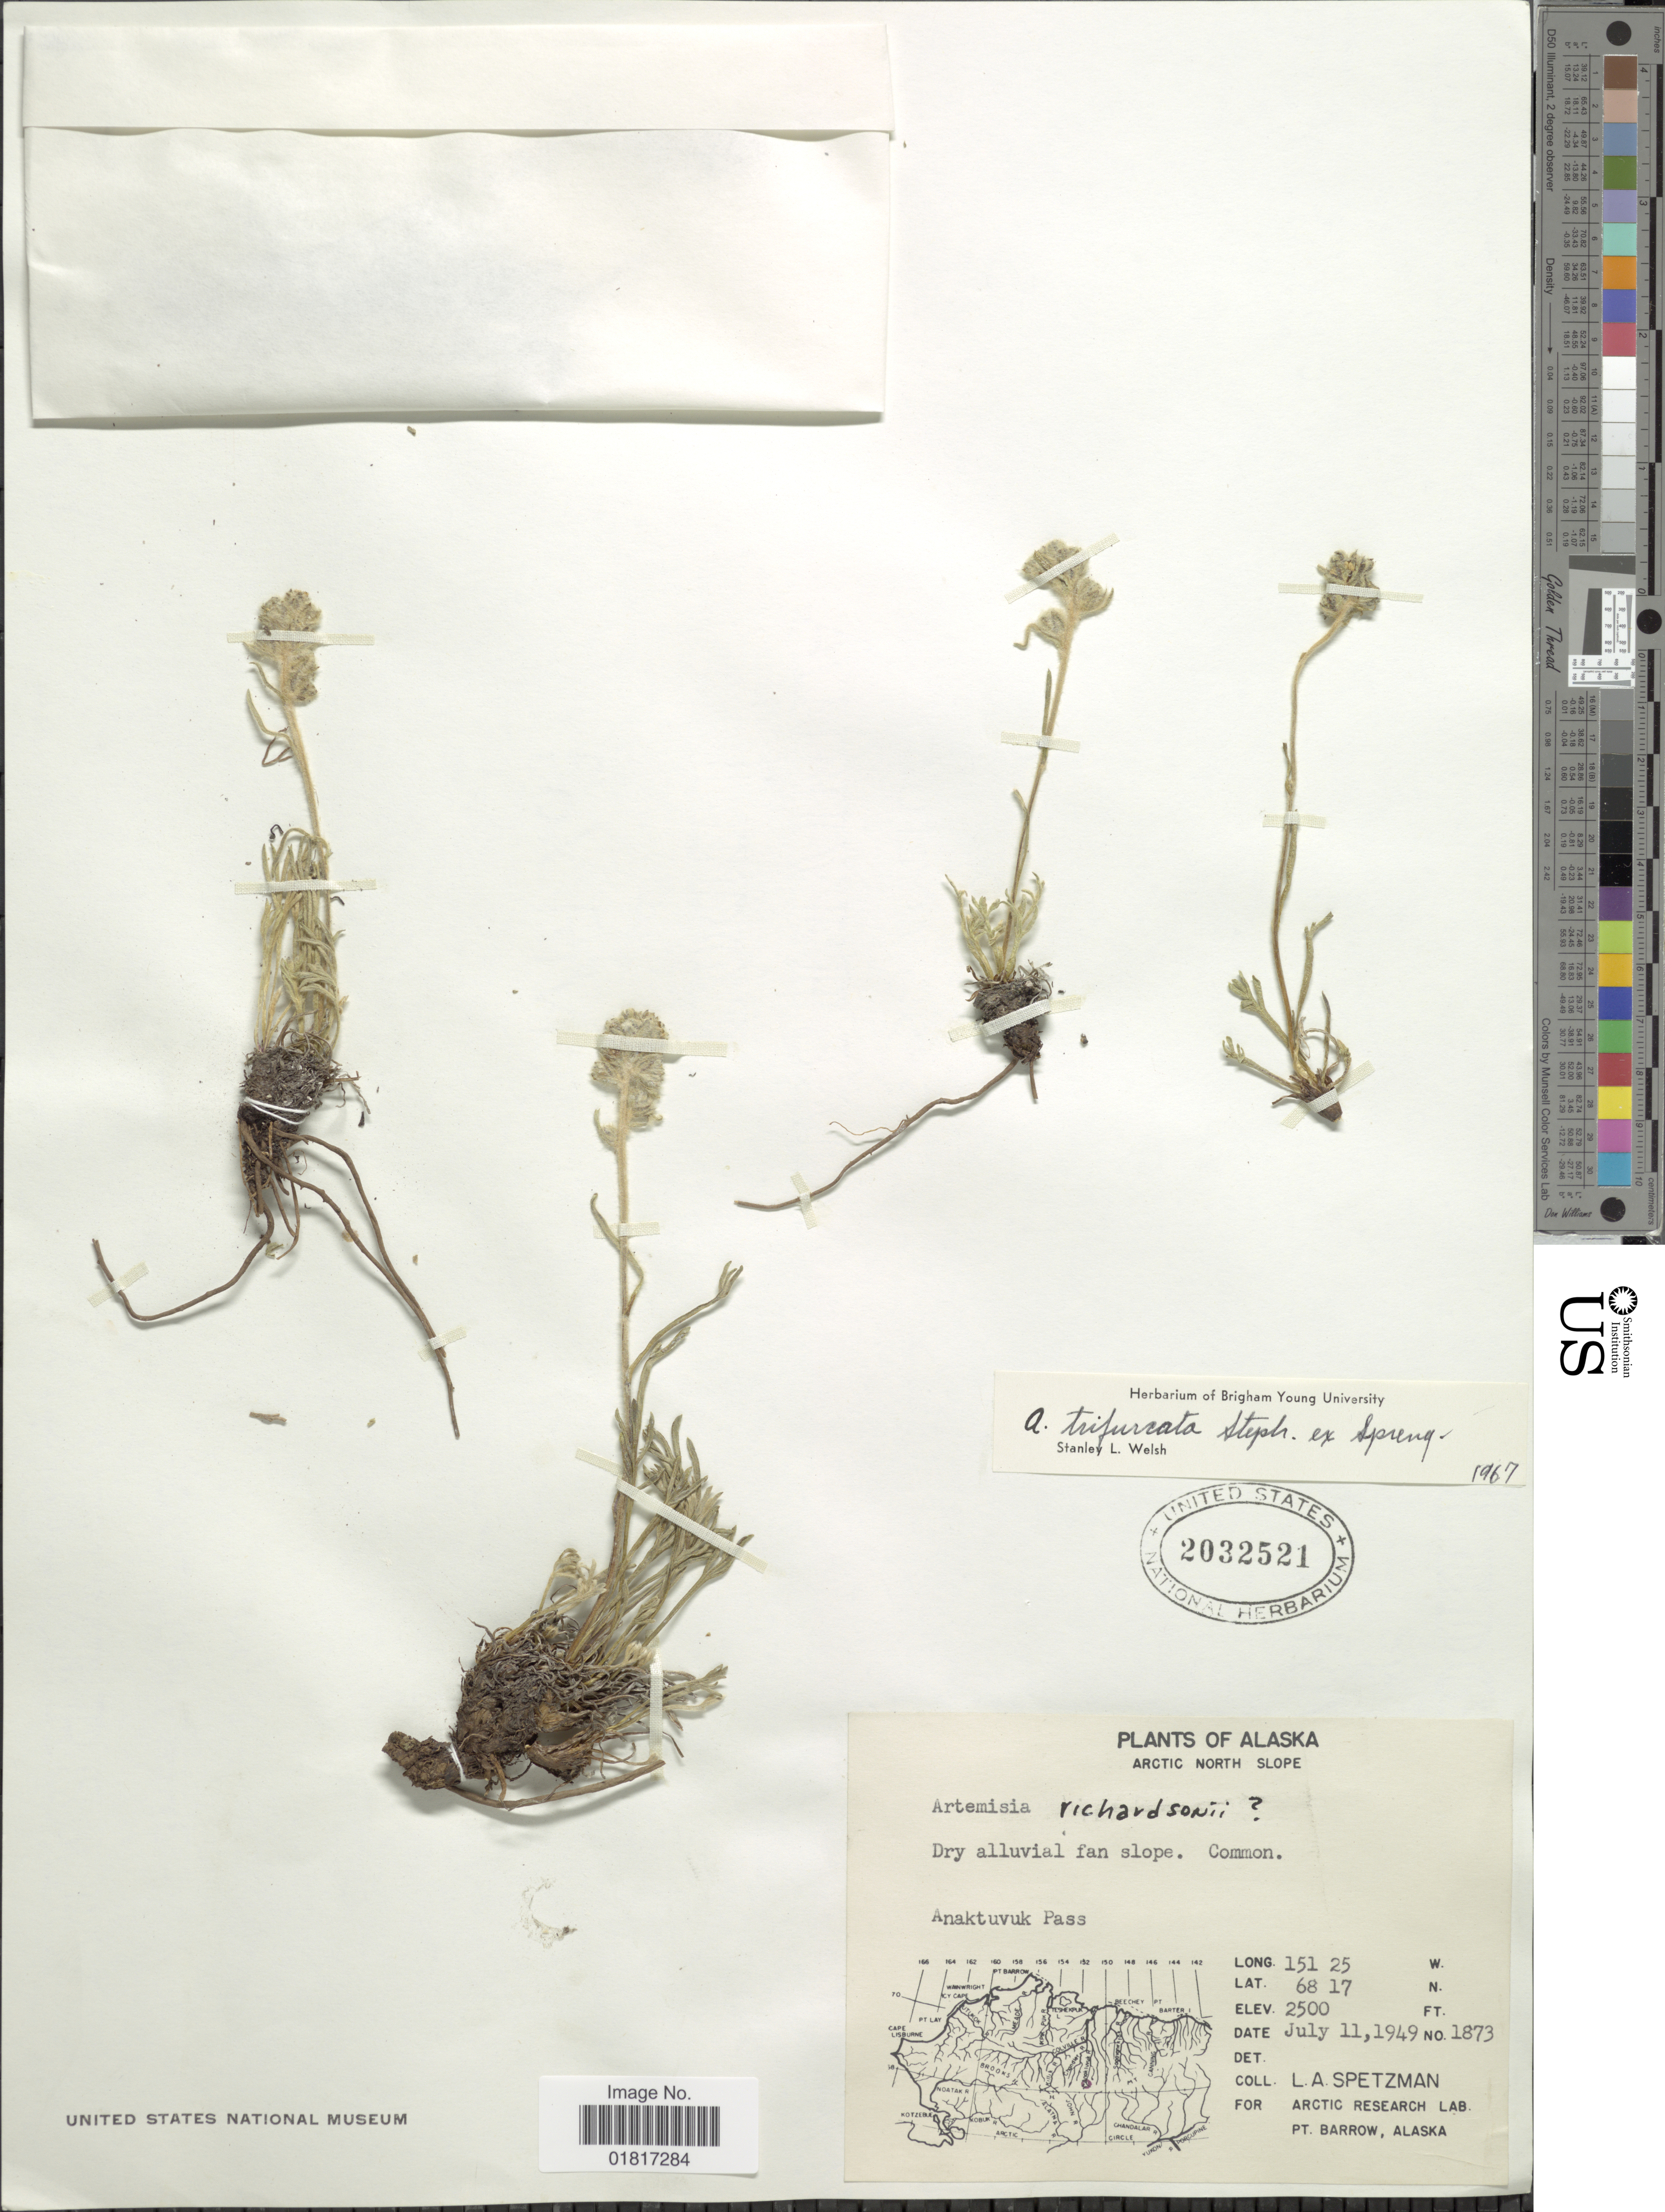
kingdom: Plantae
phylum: Tracheophyta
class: Magnoliopsida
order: Asterales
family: Asteraceae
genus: Artemisia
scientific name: Artemisia trifurcata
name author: Steph. ex Spreng.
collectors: L. Spetzman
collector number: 1873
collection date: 1949-07-11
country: United States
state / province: Alaska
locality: Arctic North Slope, Dry alluvial fan slope. Commom. Anaktuvuk Pass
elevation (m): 762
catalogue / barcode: US 2032521